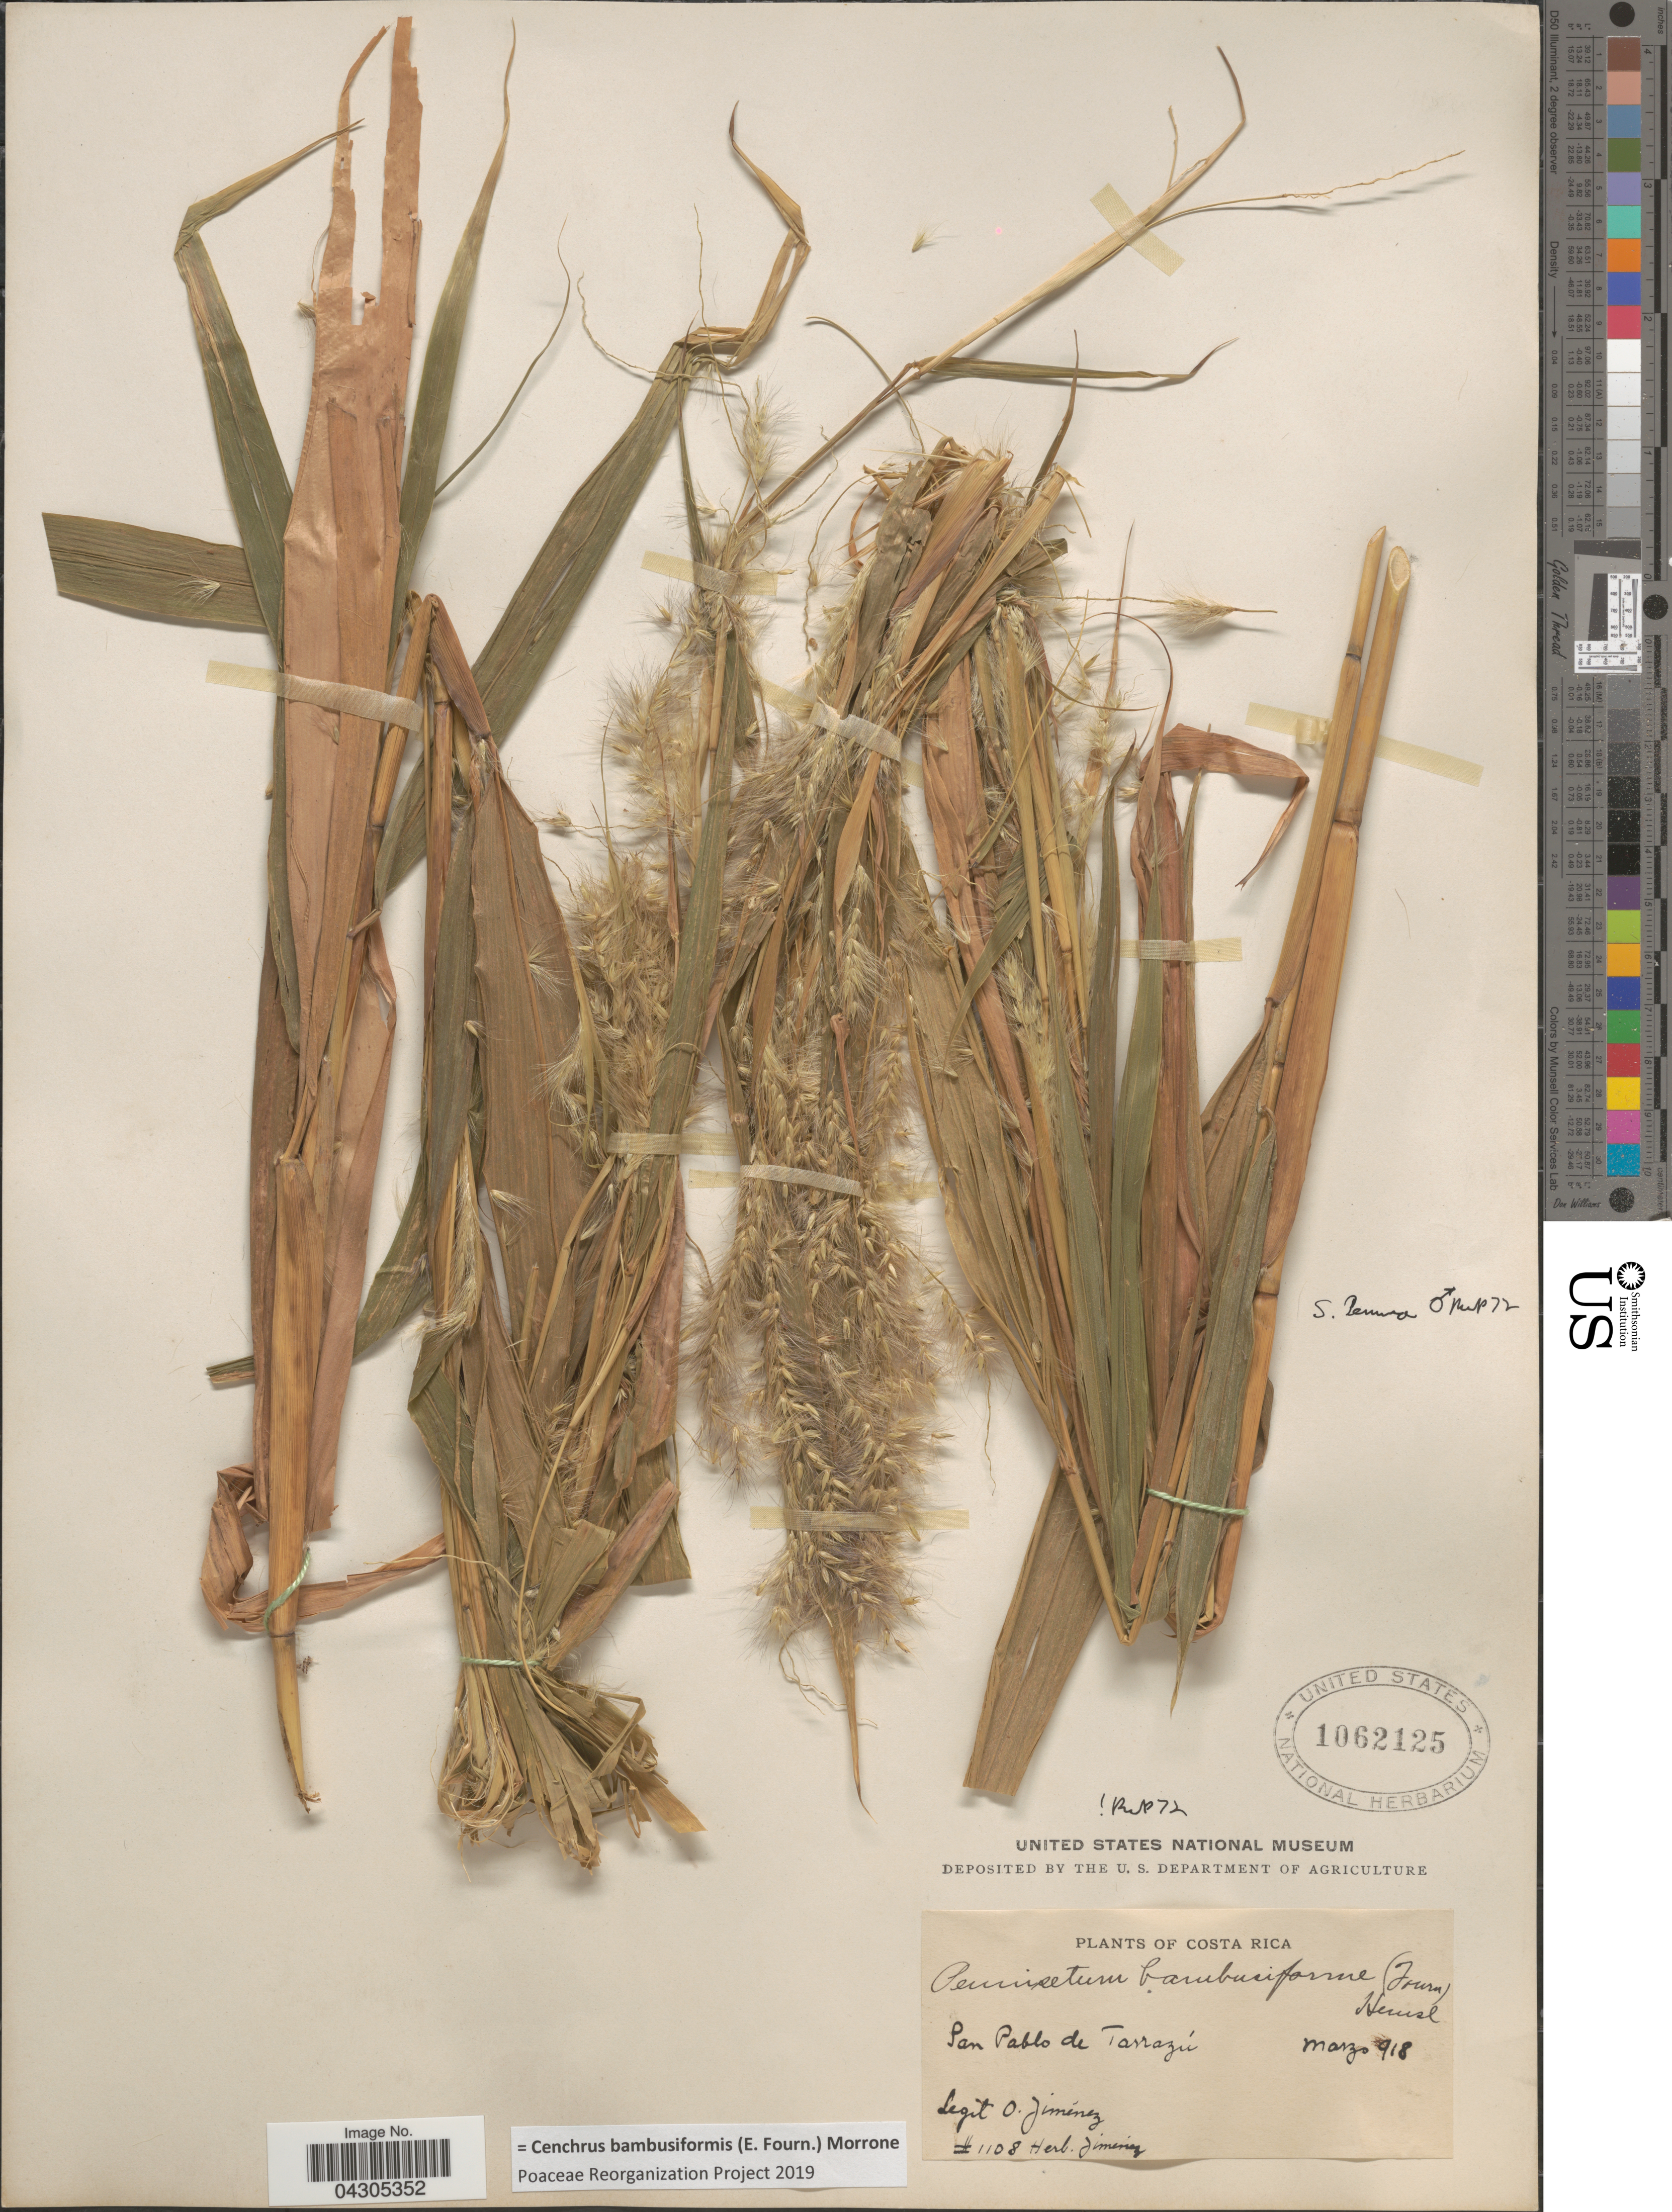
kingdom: Plantae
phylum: Tracheophyta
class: Liliopsida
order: Poales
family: Poaceae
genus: Cenchrus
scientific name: Cenchrus bambusiformis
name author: (E. Fourn.) Morrone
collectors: O. Jiménez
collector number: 1108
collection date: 1918-03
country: Costa Rica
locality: San Pablo de Tarrazú.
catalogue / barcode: US 1062125